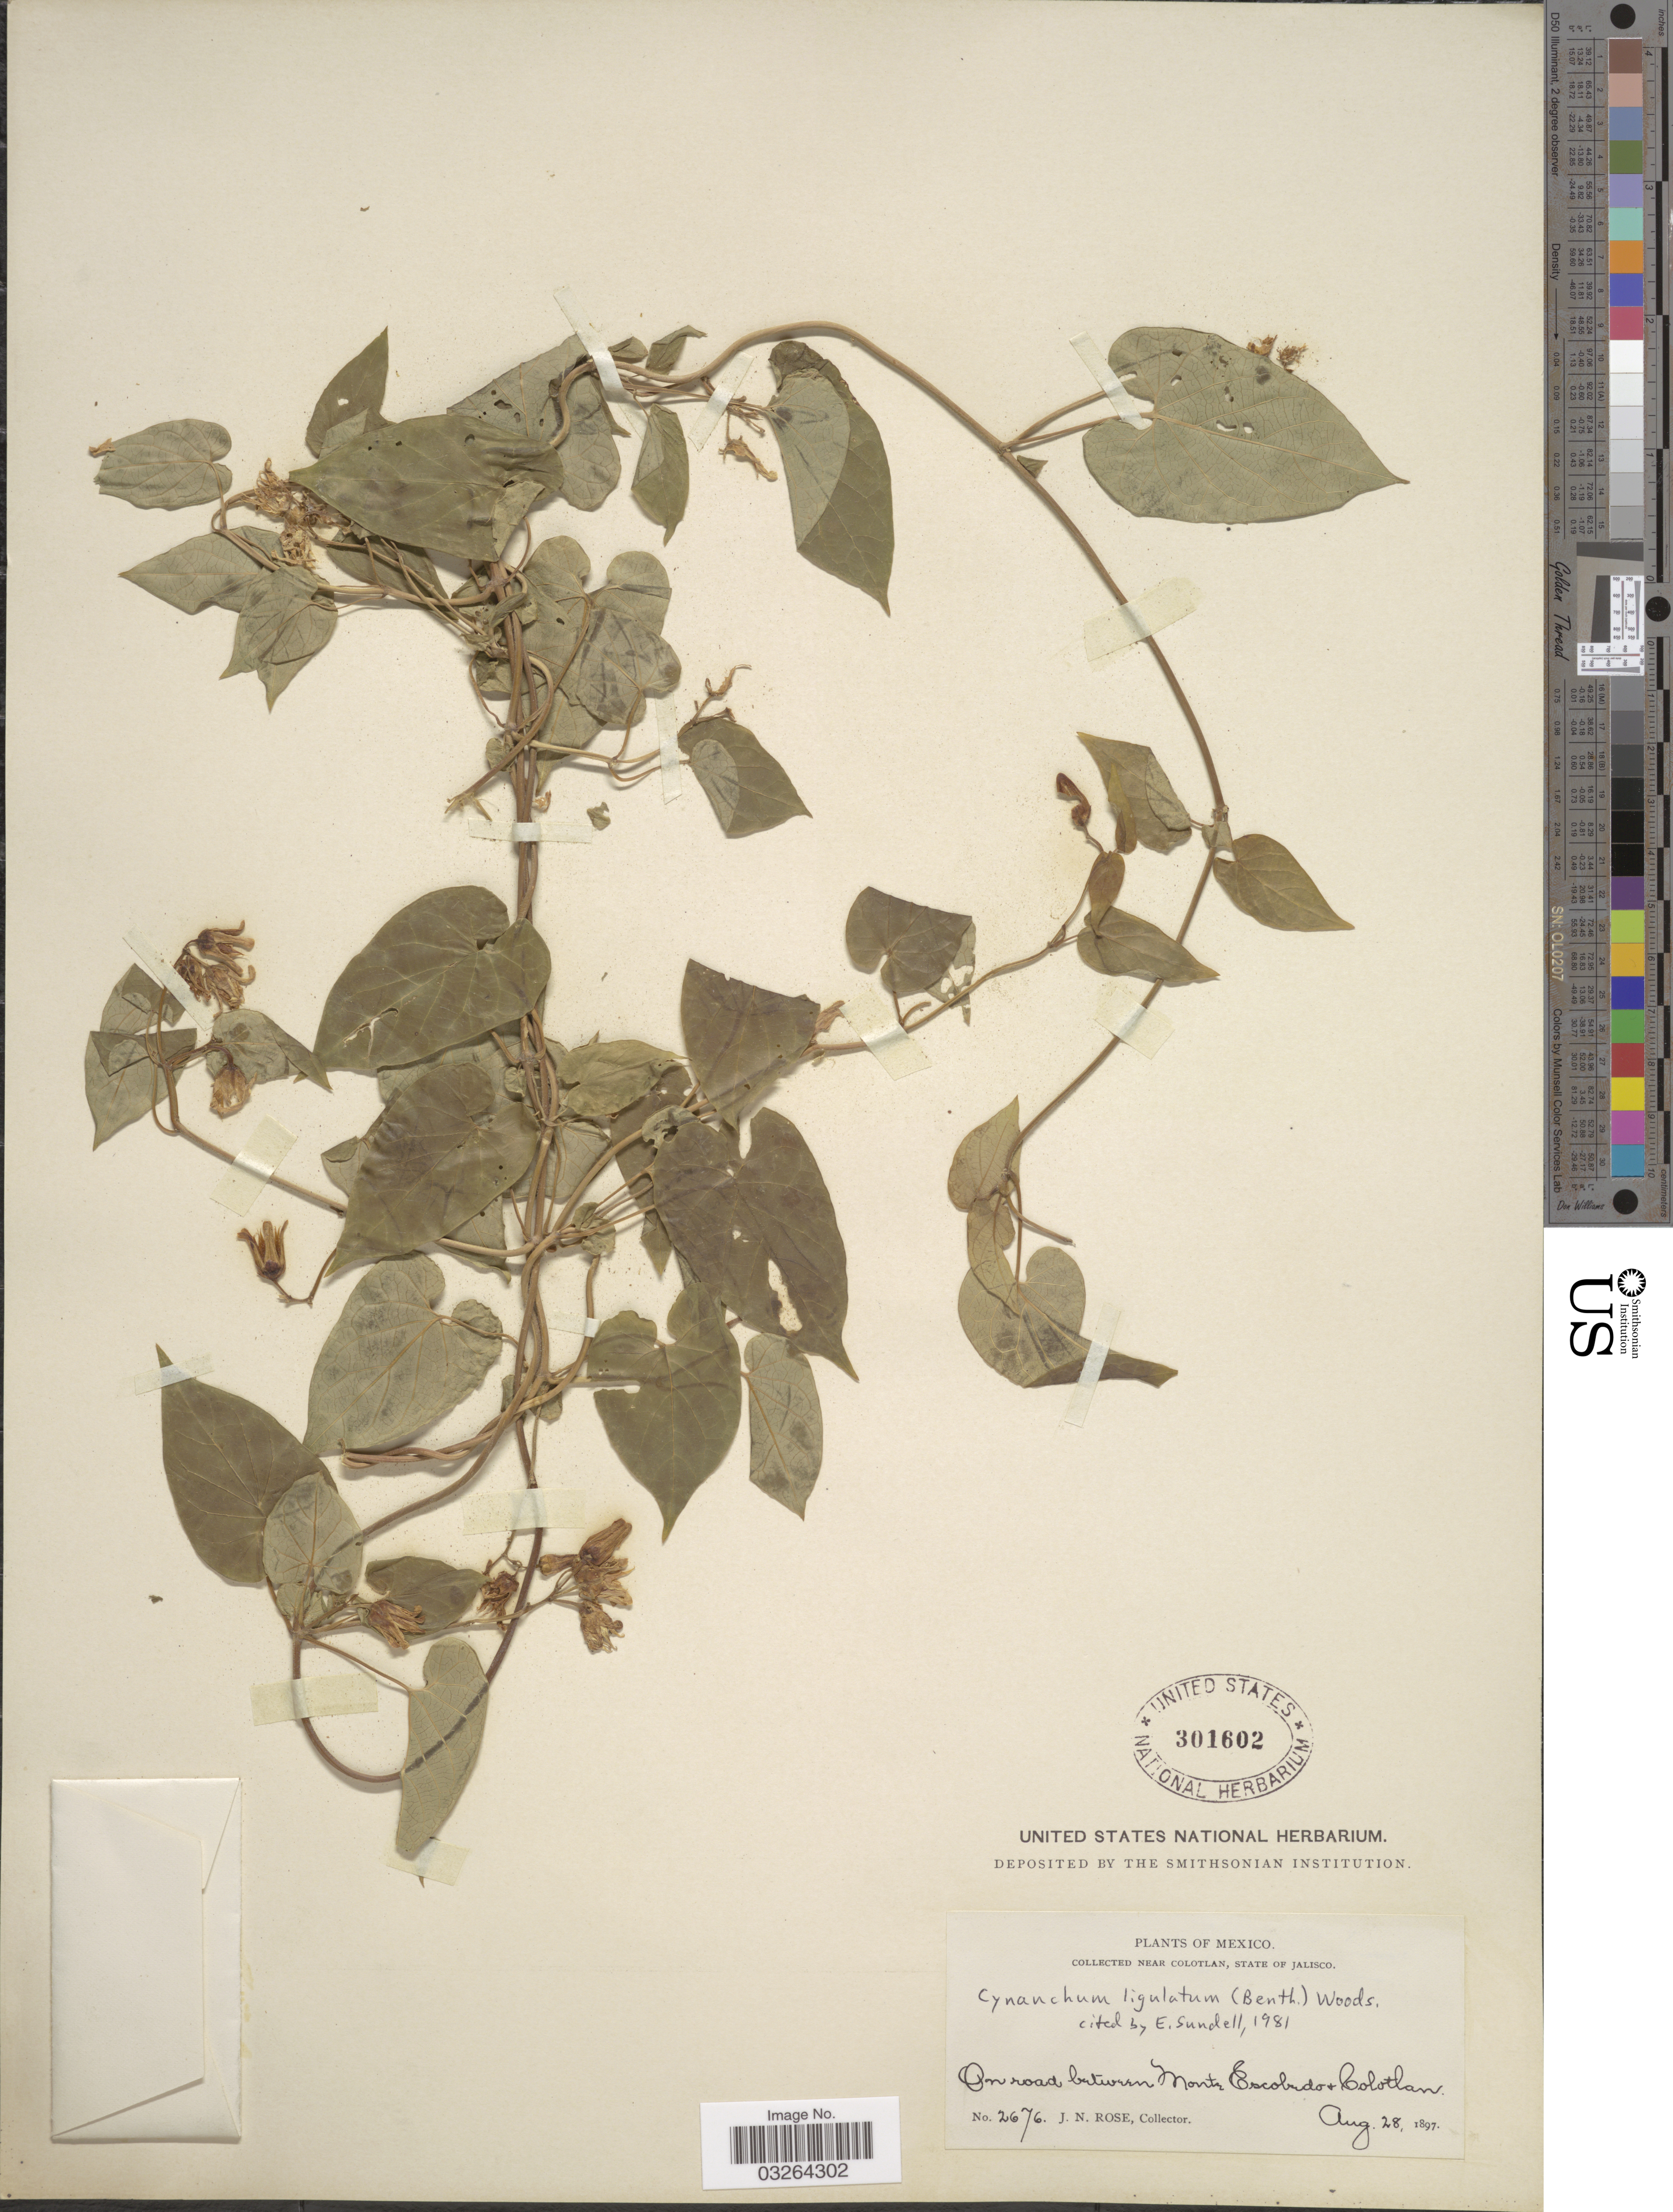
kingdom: Plantae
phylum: Tracheophyta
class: Magnoliopsida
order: Gentianales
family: Apocynaceae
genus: Cynanchum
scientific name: Cynanchum ligulatum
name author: (Benth.) Woodson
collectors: J. N. Rose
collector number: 2676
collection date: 1897-08-28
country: Mexico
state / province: Jalisco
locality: Near Colotlan. On road between Monte Escobedo + Colotlan.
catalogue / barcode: US 301602